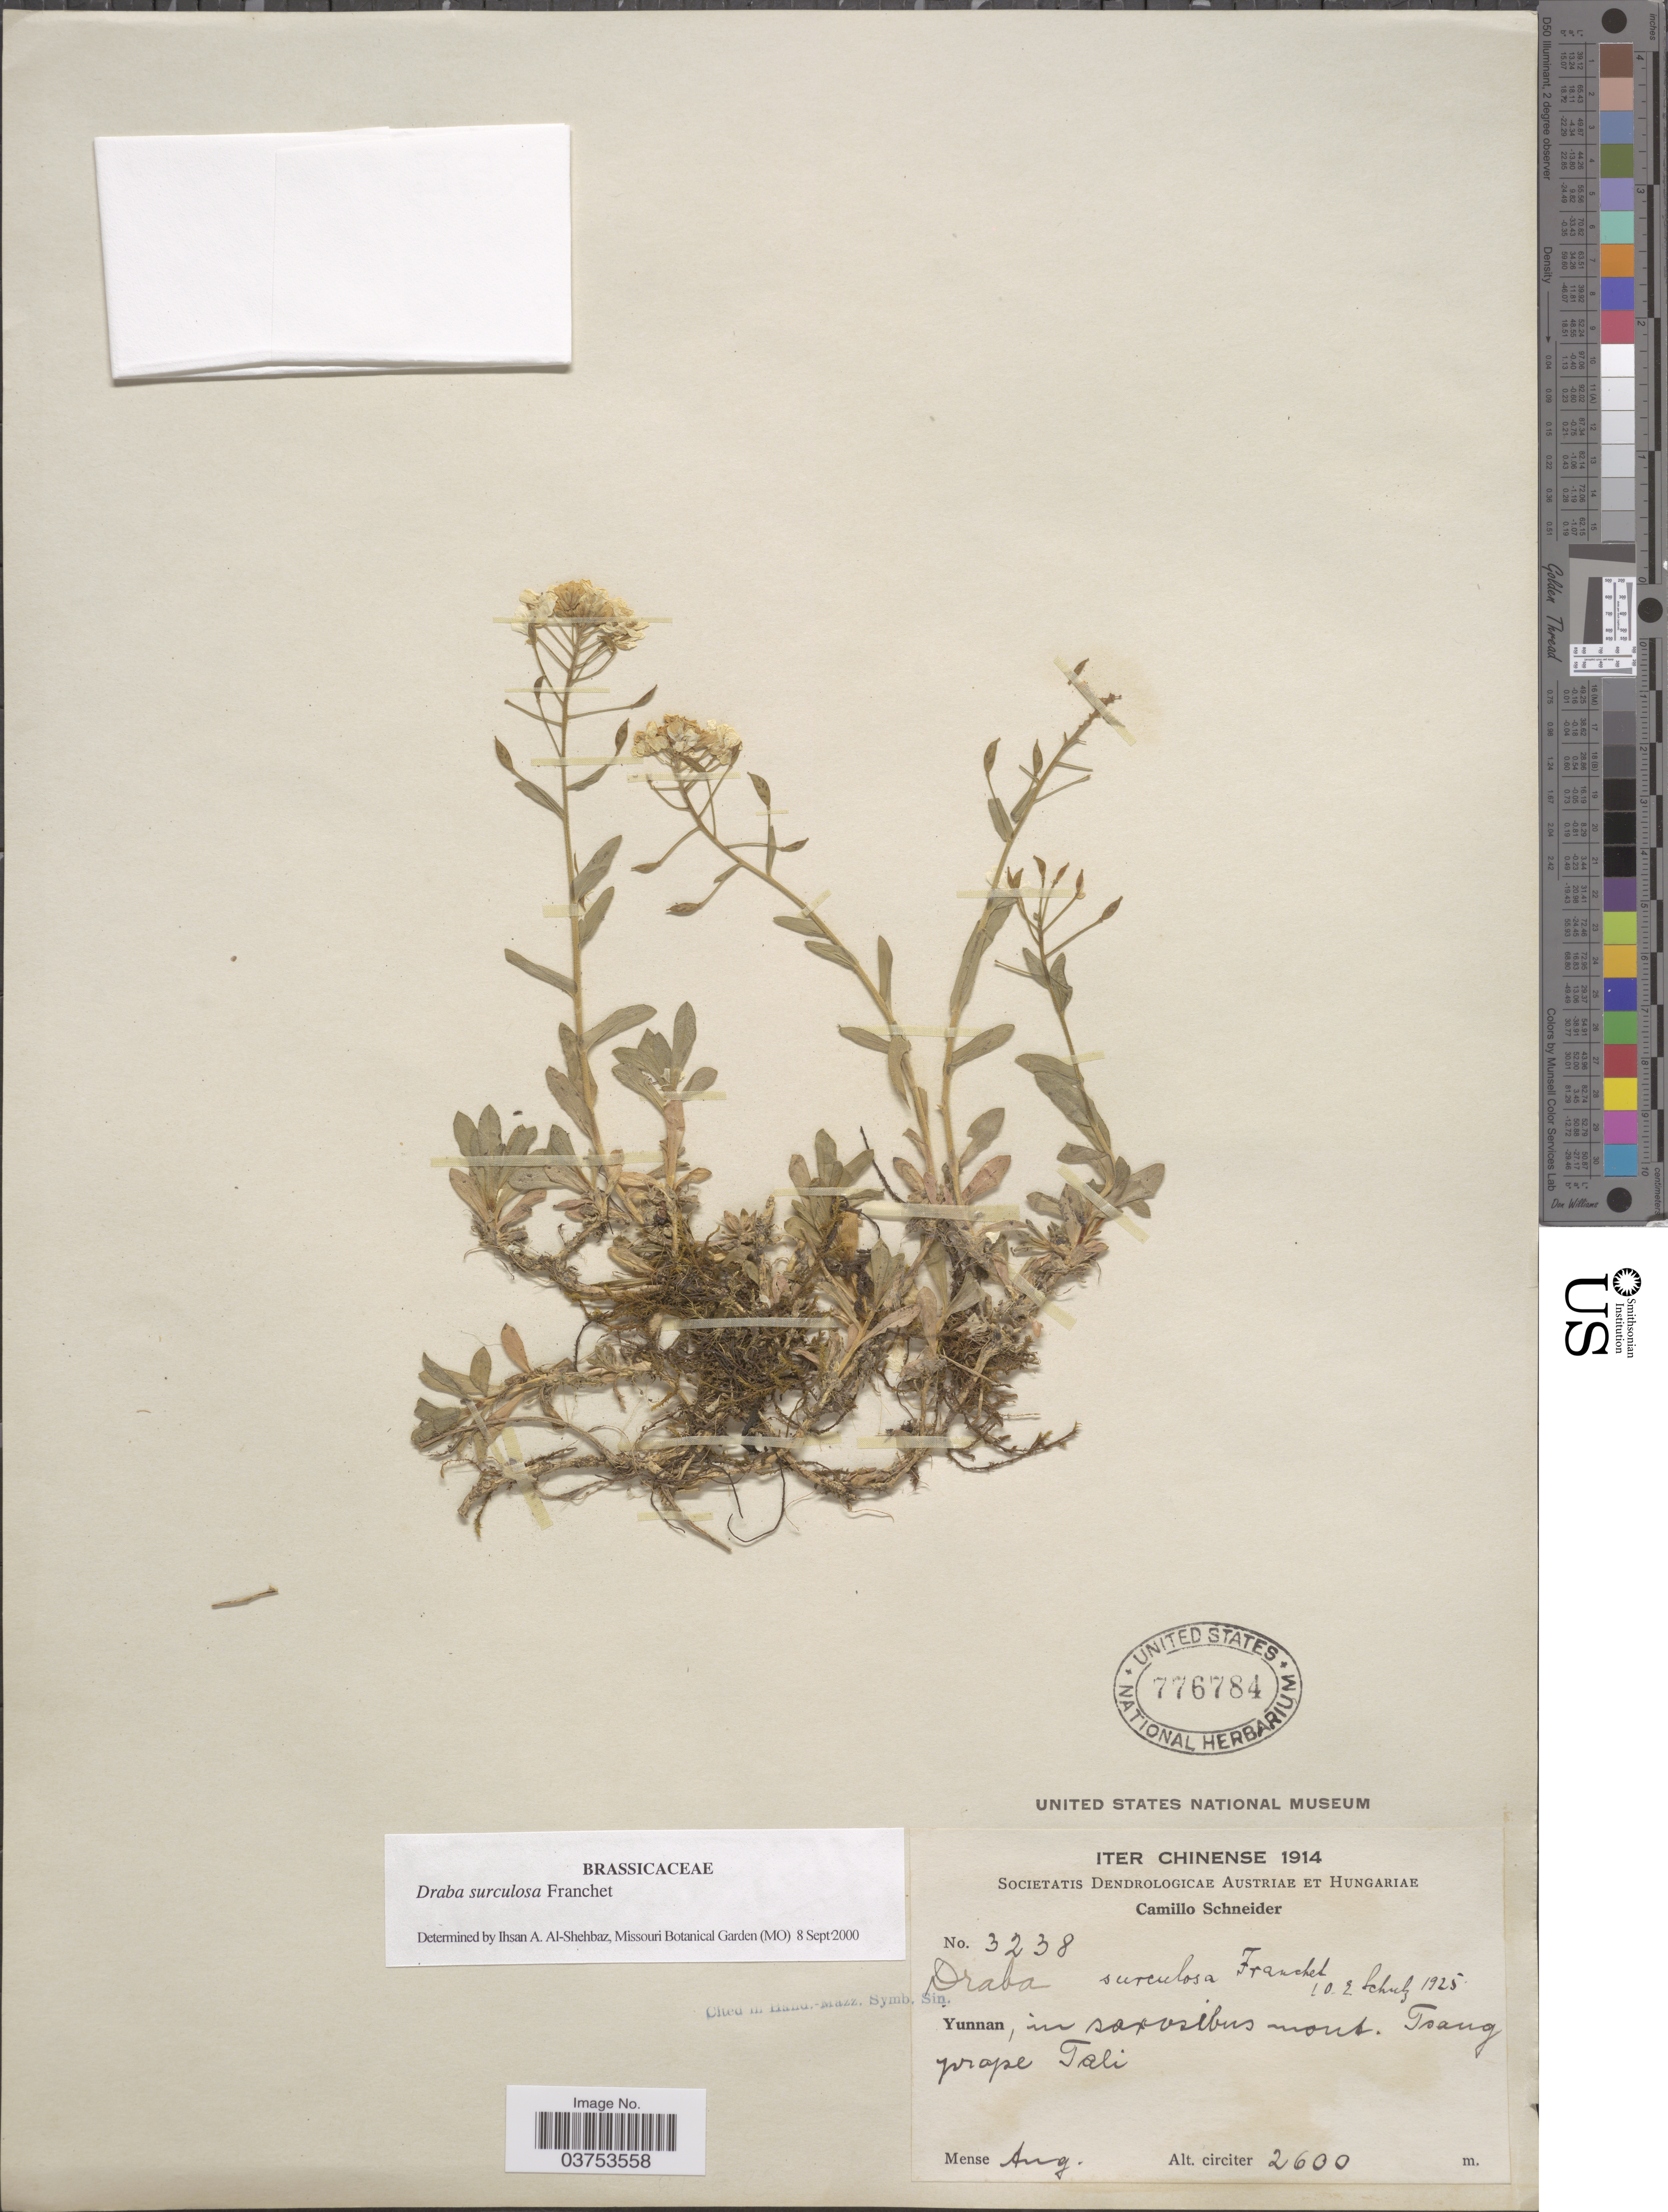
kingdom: Plantae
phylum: Tracheophyta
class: Magnoliopsida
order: Brassicales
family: Brassicaceae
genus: Draba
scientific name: Draba surculosa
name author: Franch.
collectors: C. K. Schneider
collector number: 3238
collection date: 1914-08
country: China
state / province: Yunnan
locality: In saxosibus mont. Tsang prope Tali.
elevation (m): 2600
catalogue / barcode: US 776784